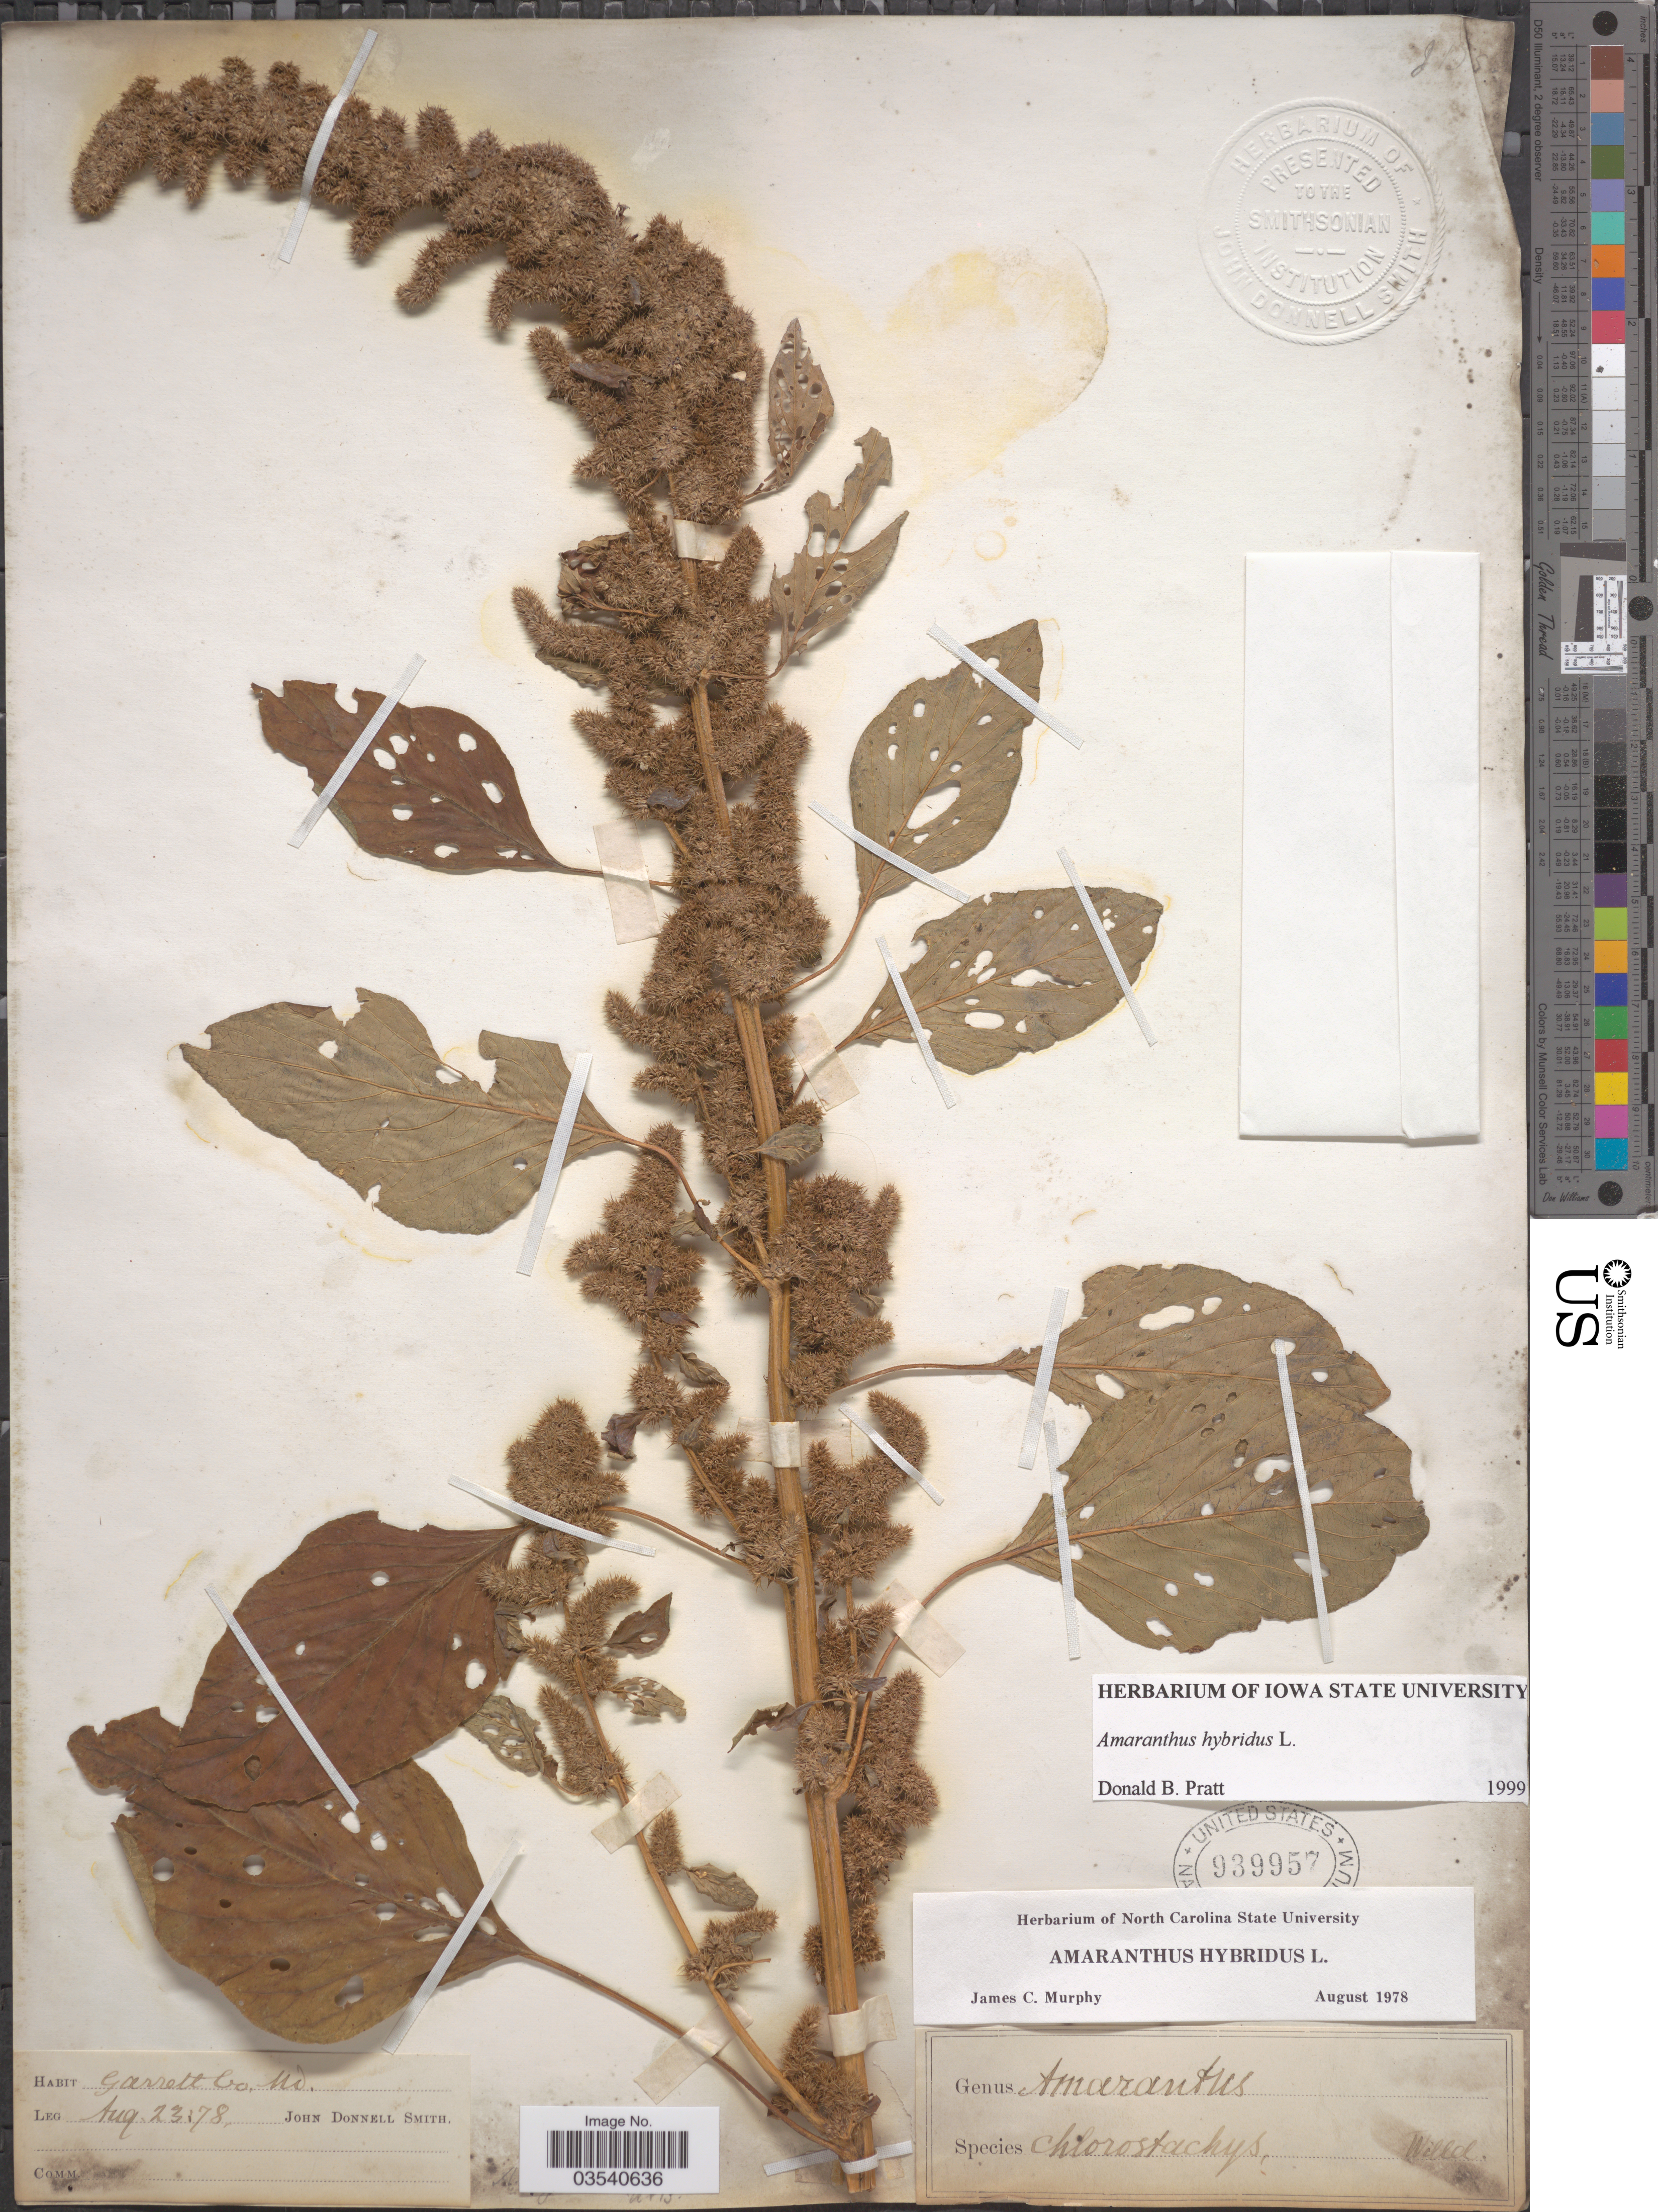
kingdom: Plantae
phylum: Tracheophyta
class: Magnoliopsida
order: Caryophyllales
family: Amaranthaceae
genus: Amaranthus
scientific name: Amaranthus hybridus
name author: L.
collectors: J. Donnell Smith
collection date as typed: Transcribed d/m/y: 23/8/78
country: United States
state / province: Maryland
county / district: Garrett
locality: Garrett Co.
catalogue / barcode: US 939957